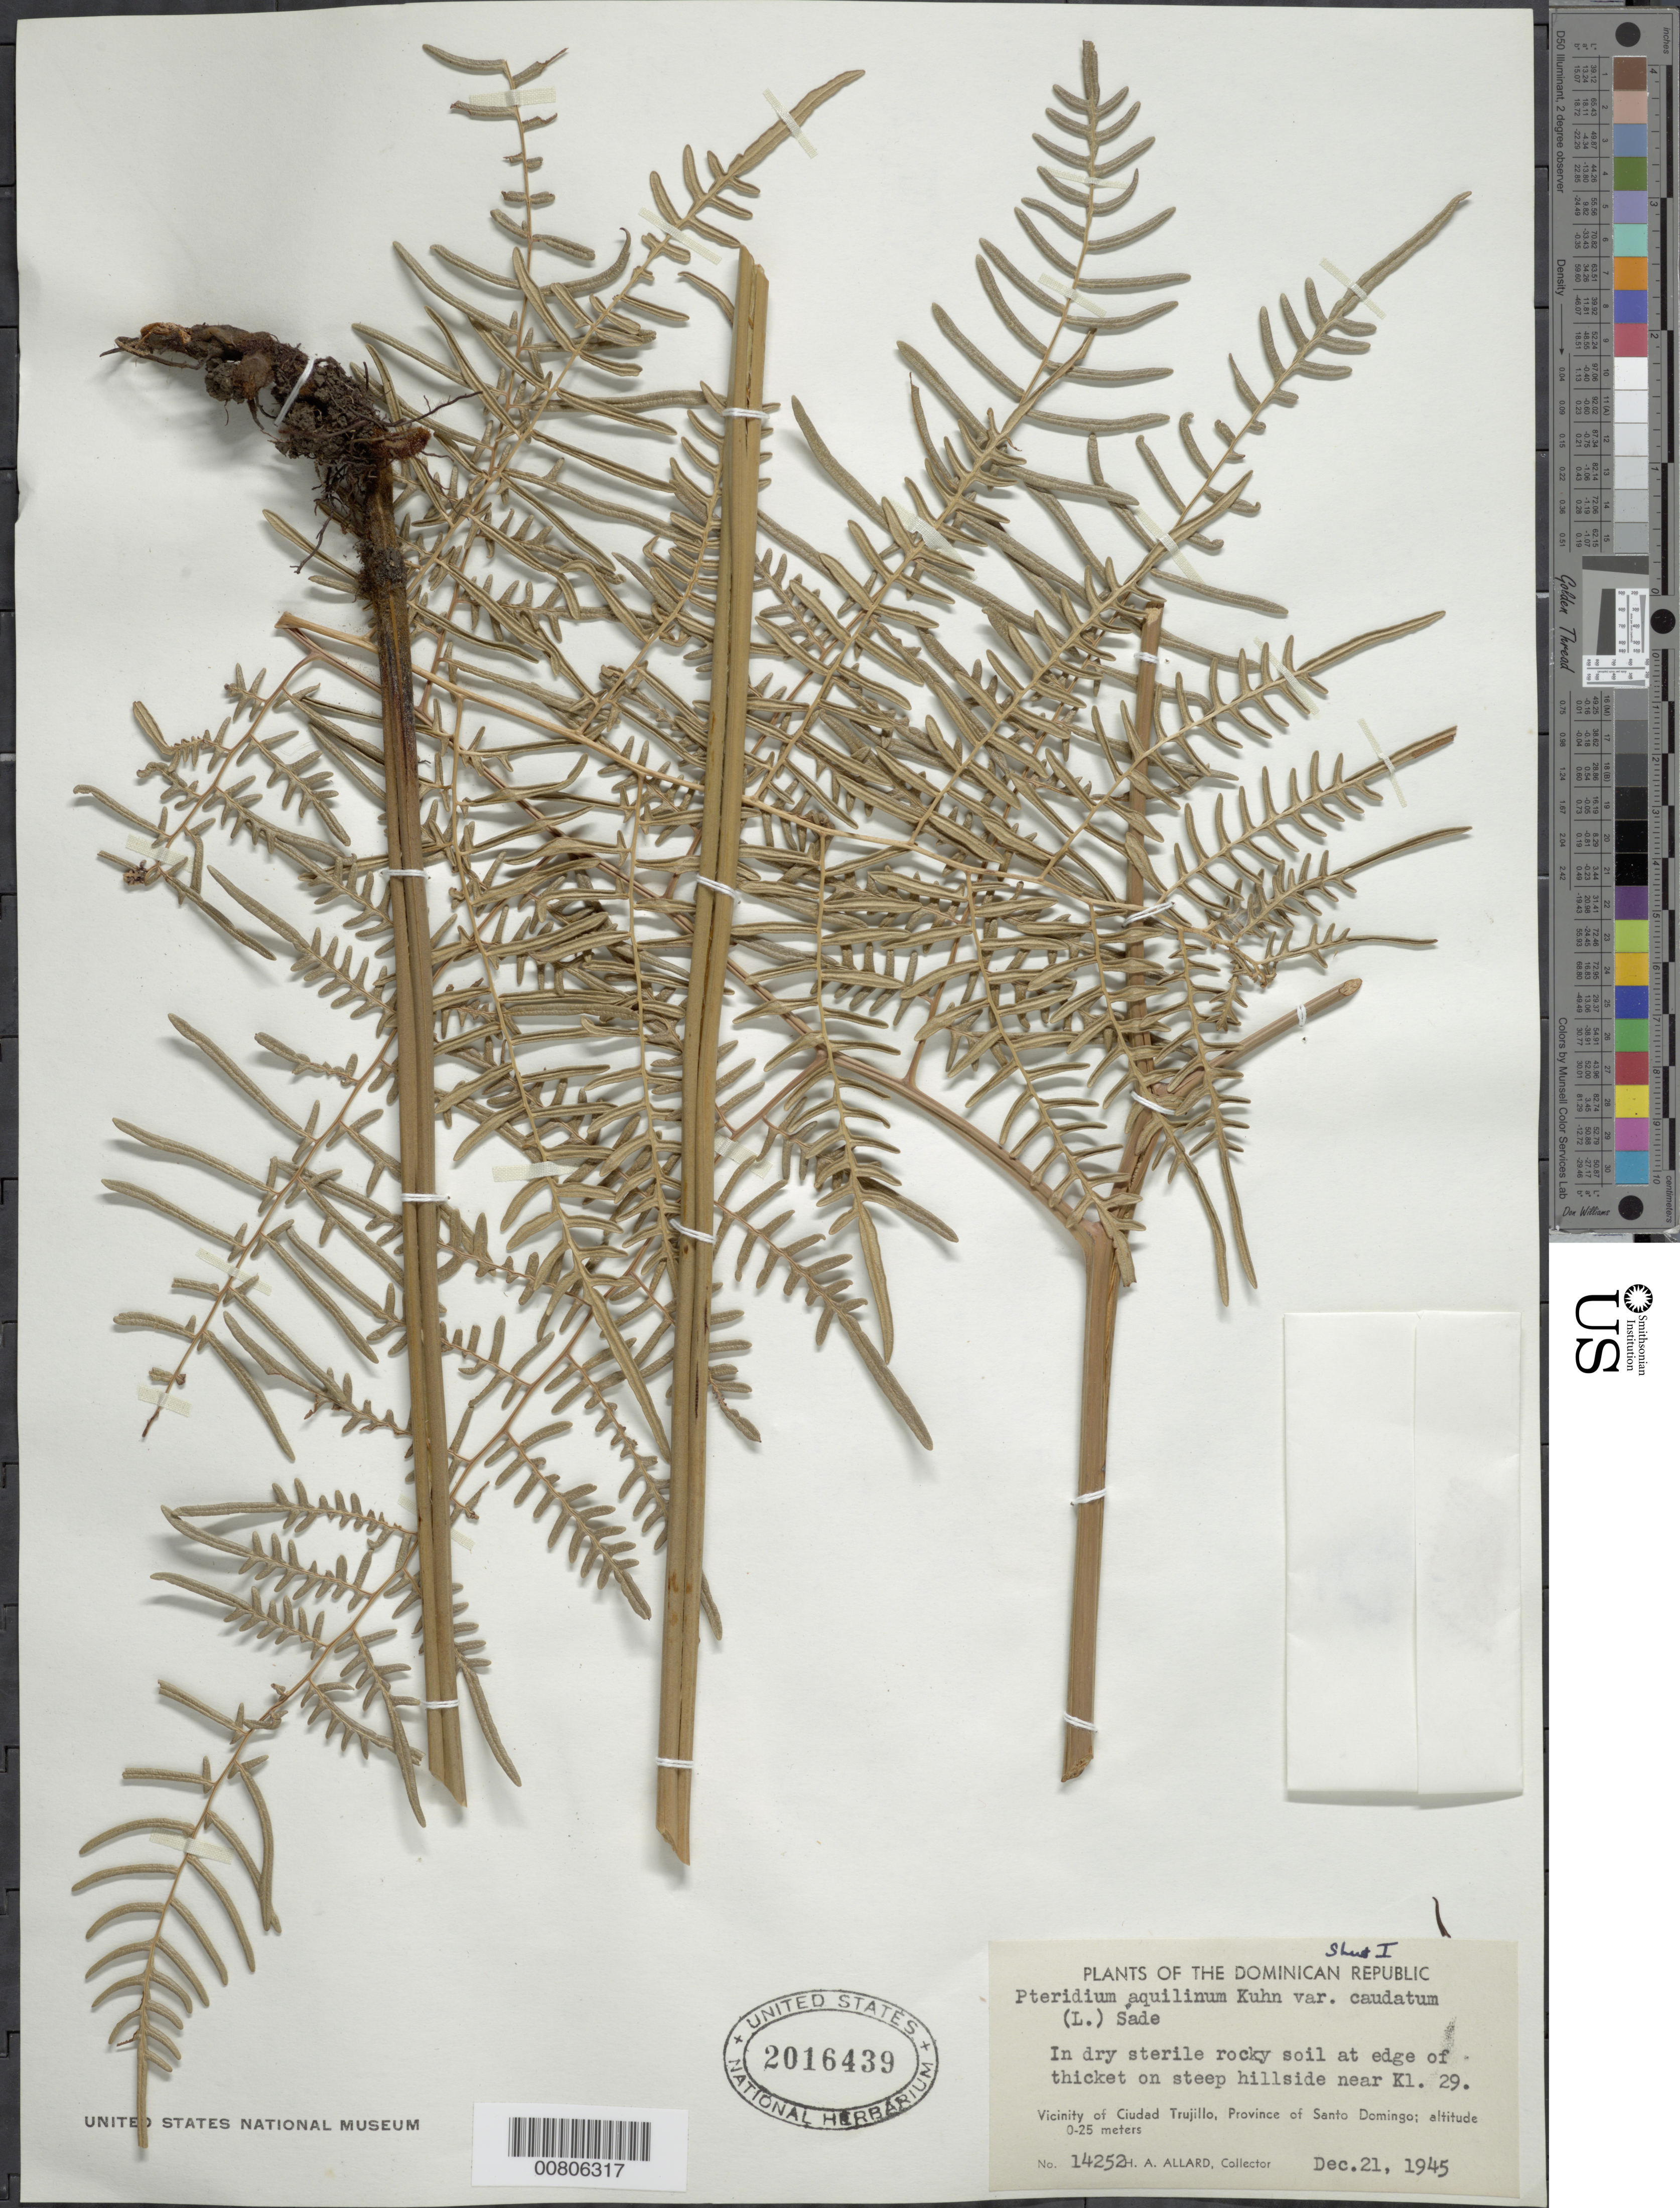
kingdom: Plantae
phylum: Tracheophyta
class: Polypodiopsida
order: Polypodiales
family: Dennstaedtiaceae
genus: Pteridium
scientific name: Pteridium caudatum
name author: (L.) Maxon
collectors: H. A. Allard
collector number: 14252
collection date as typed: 21 Dec 1945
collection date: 1945-12-21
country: Dominican Republic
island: Hispaniola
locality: Prov. Santo Domingo, vicinity Ciudad Trujillo, near Kl 29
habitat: Dry sterile rocky soil at edge of thicket on steep hillside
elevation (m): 0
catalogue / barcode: US 2016439